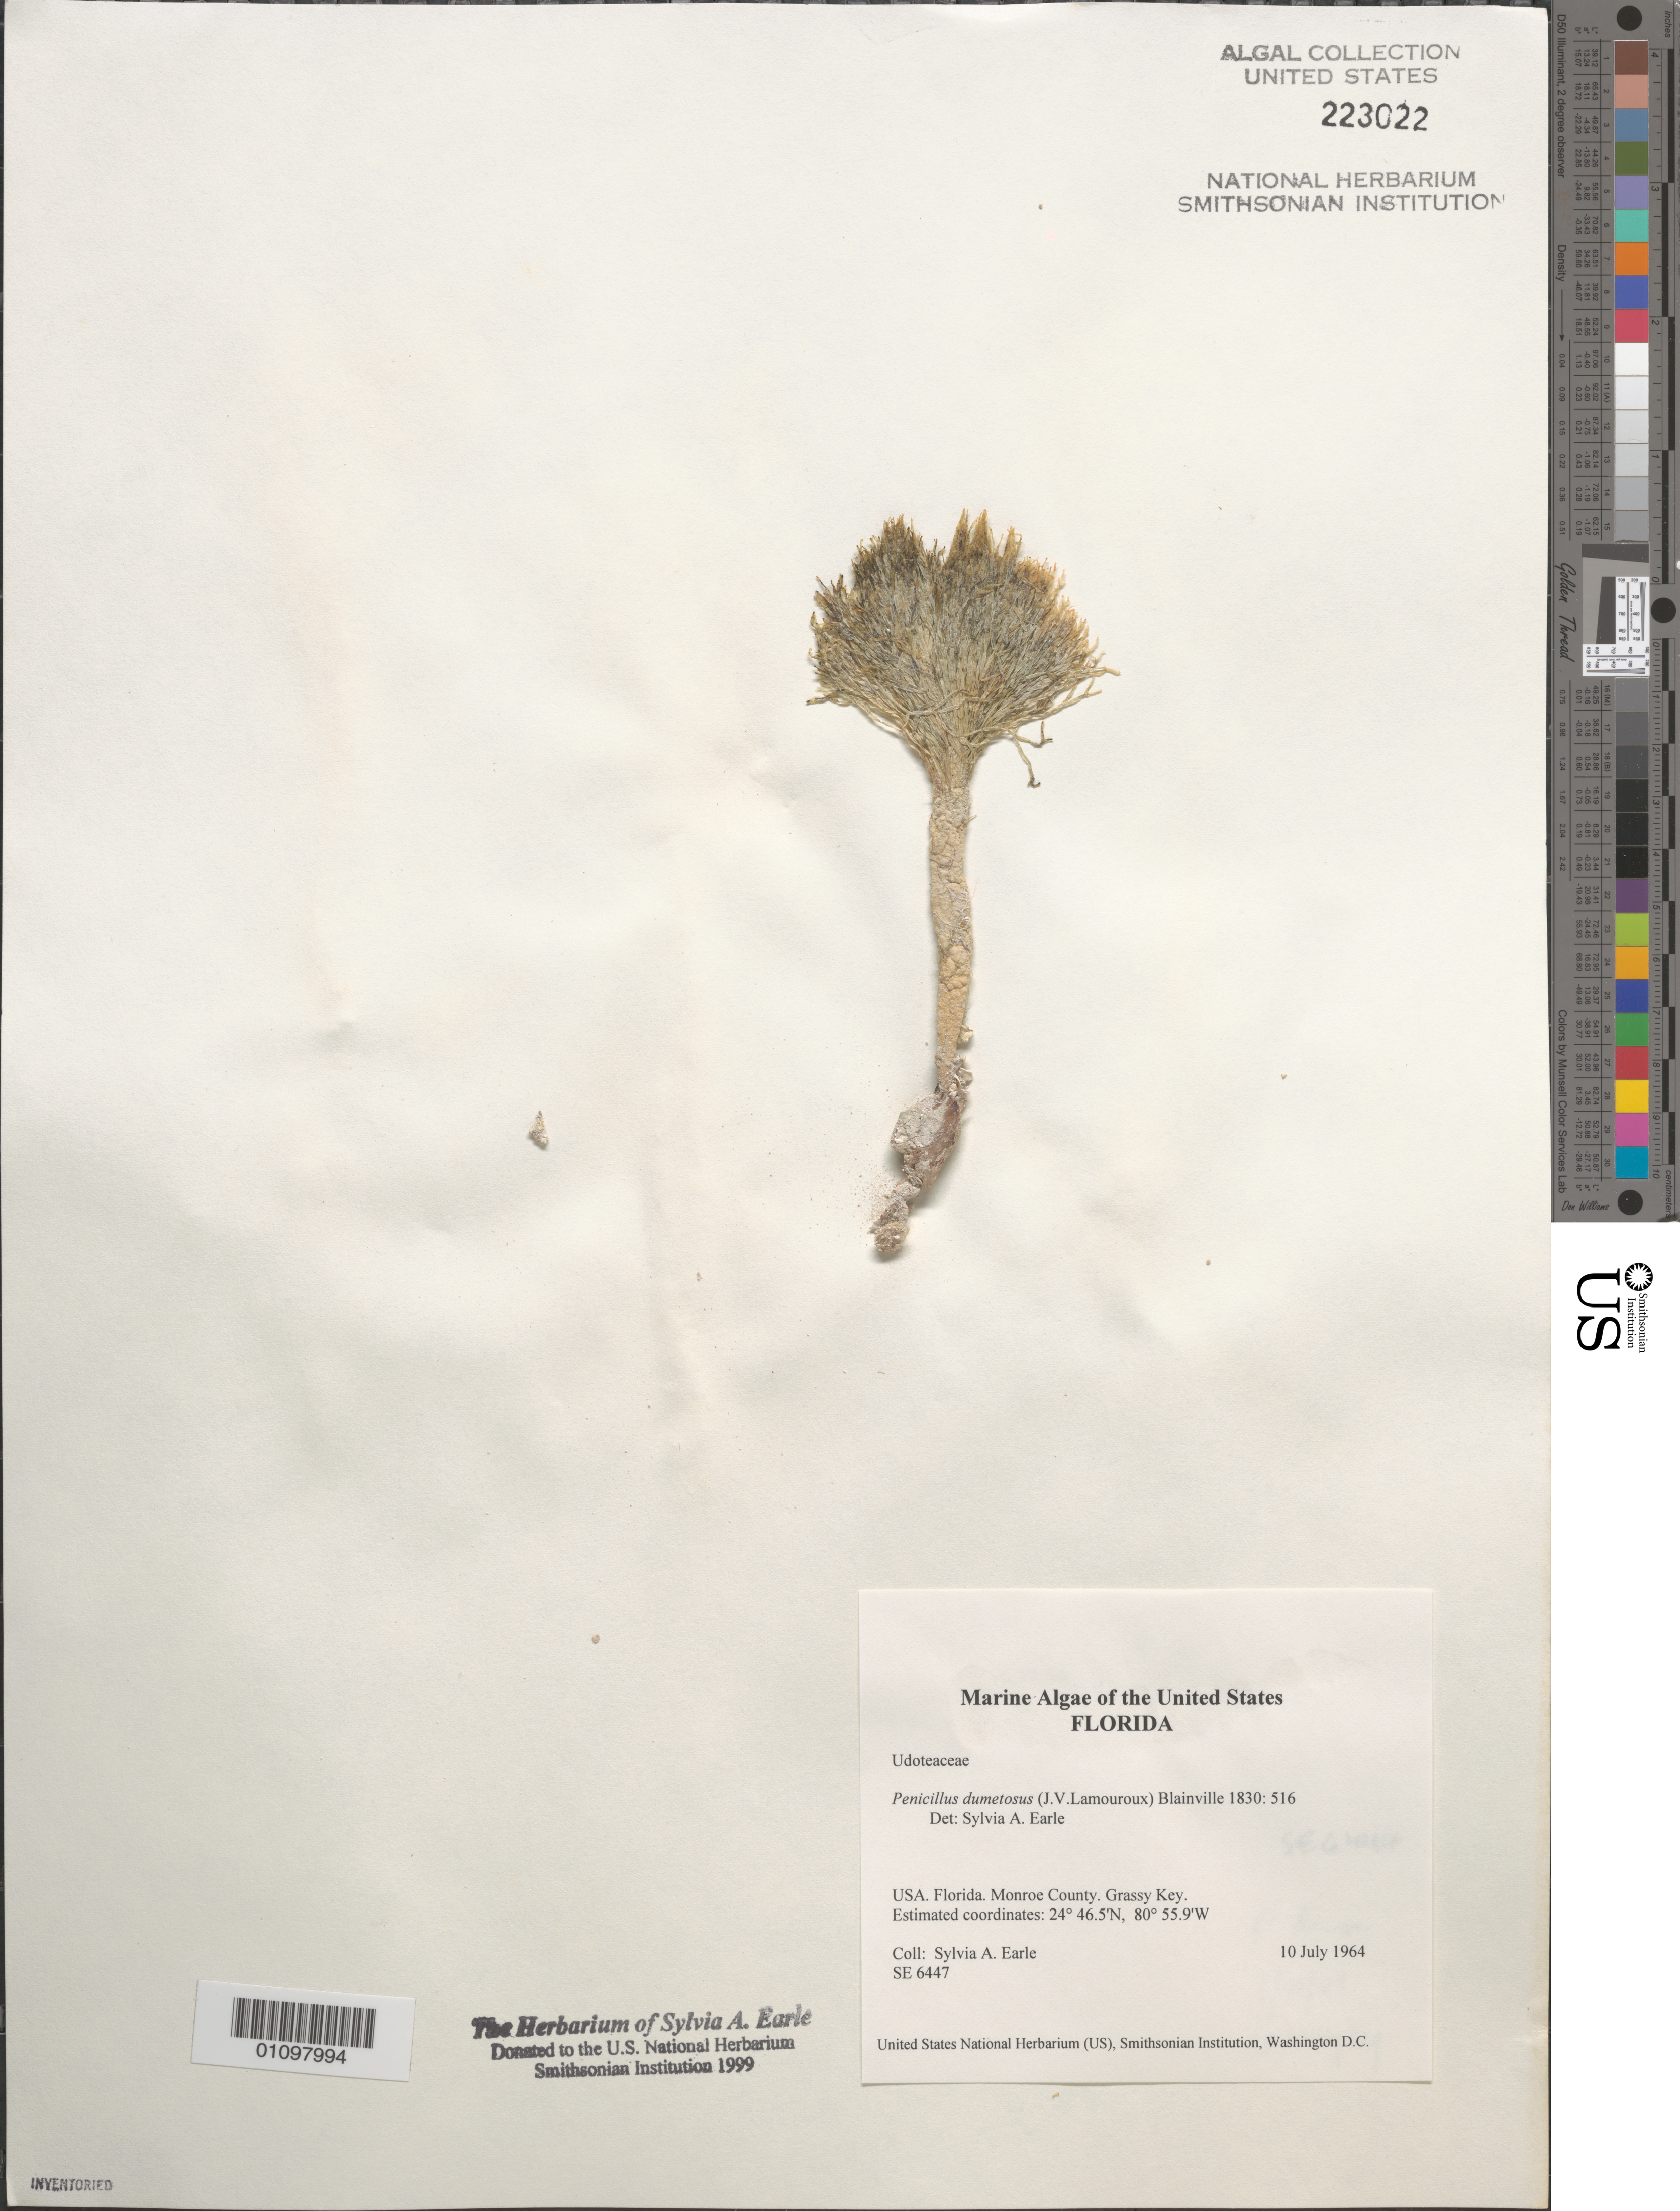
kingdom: Plantae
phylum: Chlorophyta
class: Ulvophyceae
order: Bryopsidales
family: Udoteaceae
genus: Penicillus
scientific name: Penicillus dumetosus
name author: (J.V.Lamouroux) Blainville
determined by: Earle, S. A.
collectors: S. A. Earle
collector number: SE 6447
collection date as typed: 10 Jul 1964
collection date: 1964-07-10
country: United States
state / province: Florida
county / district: Monroe County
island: Grassy Key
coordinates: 24 46.5'N, 80 55.9'W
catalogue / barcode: US 223022